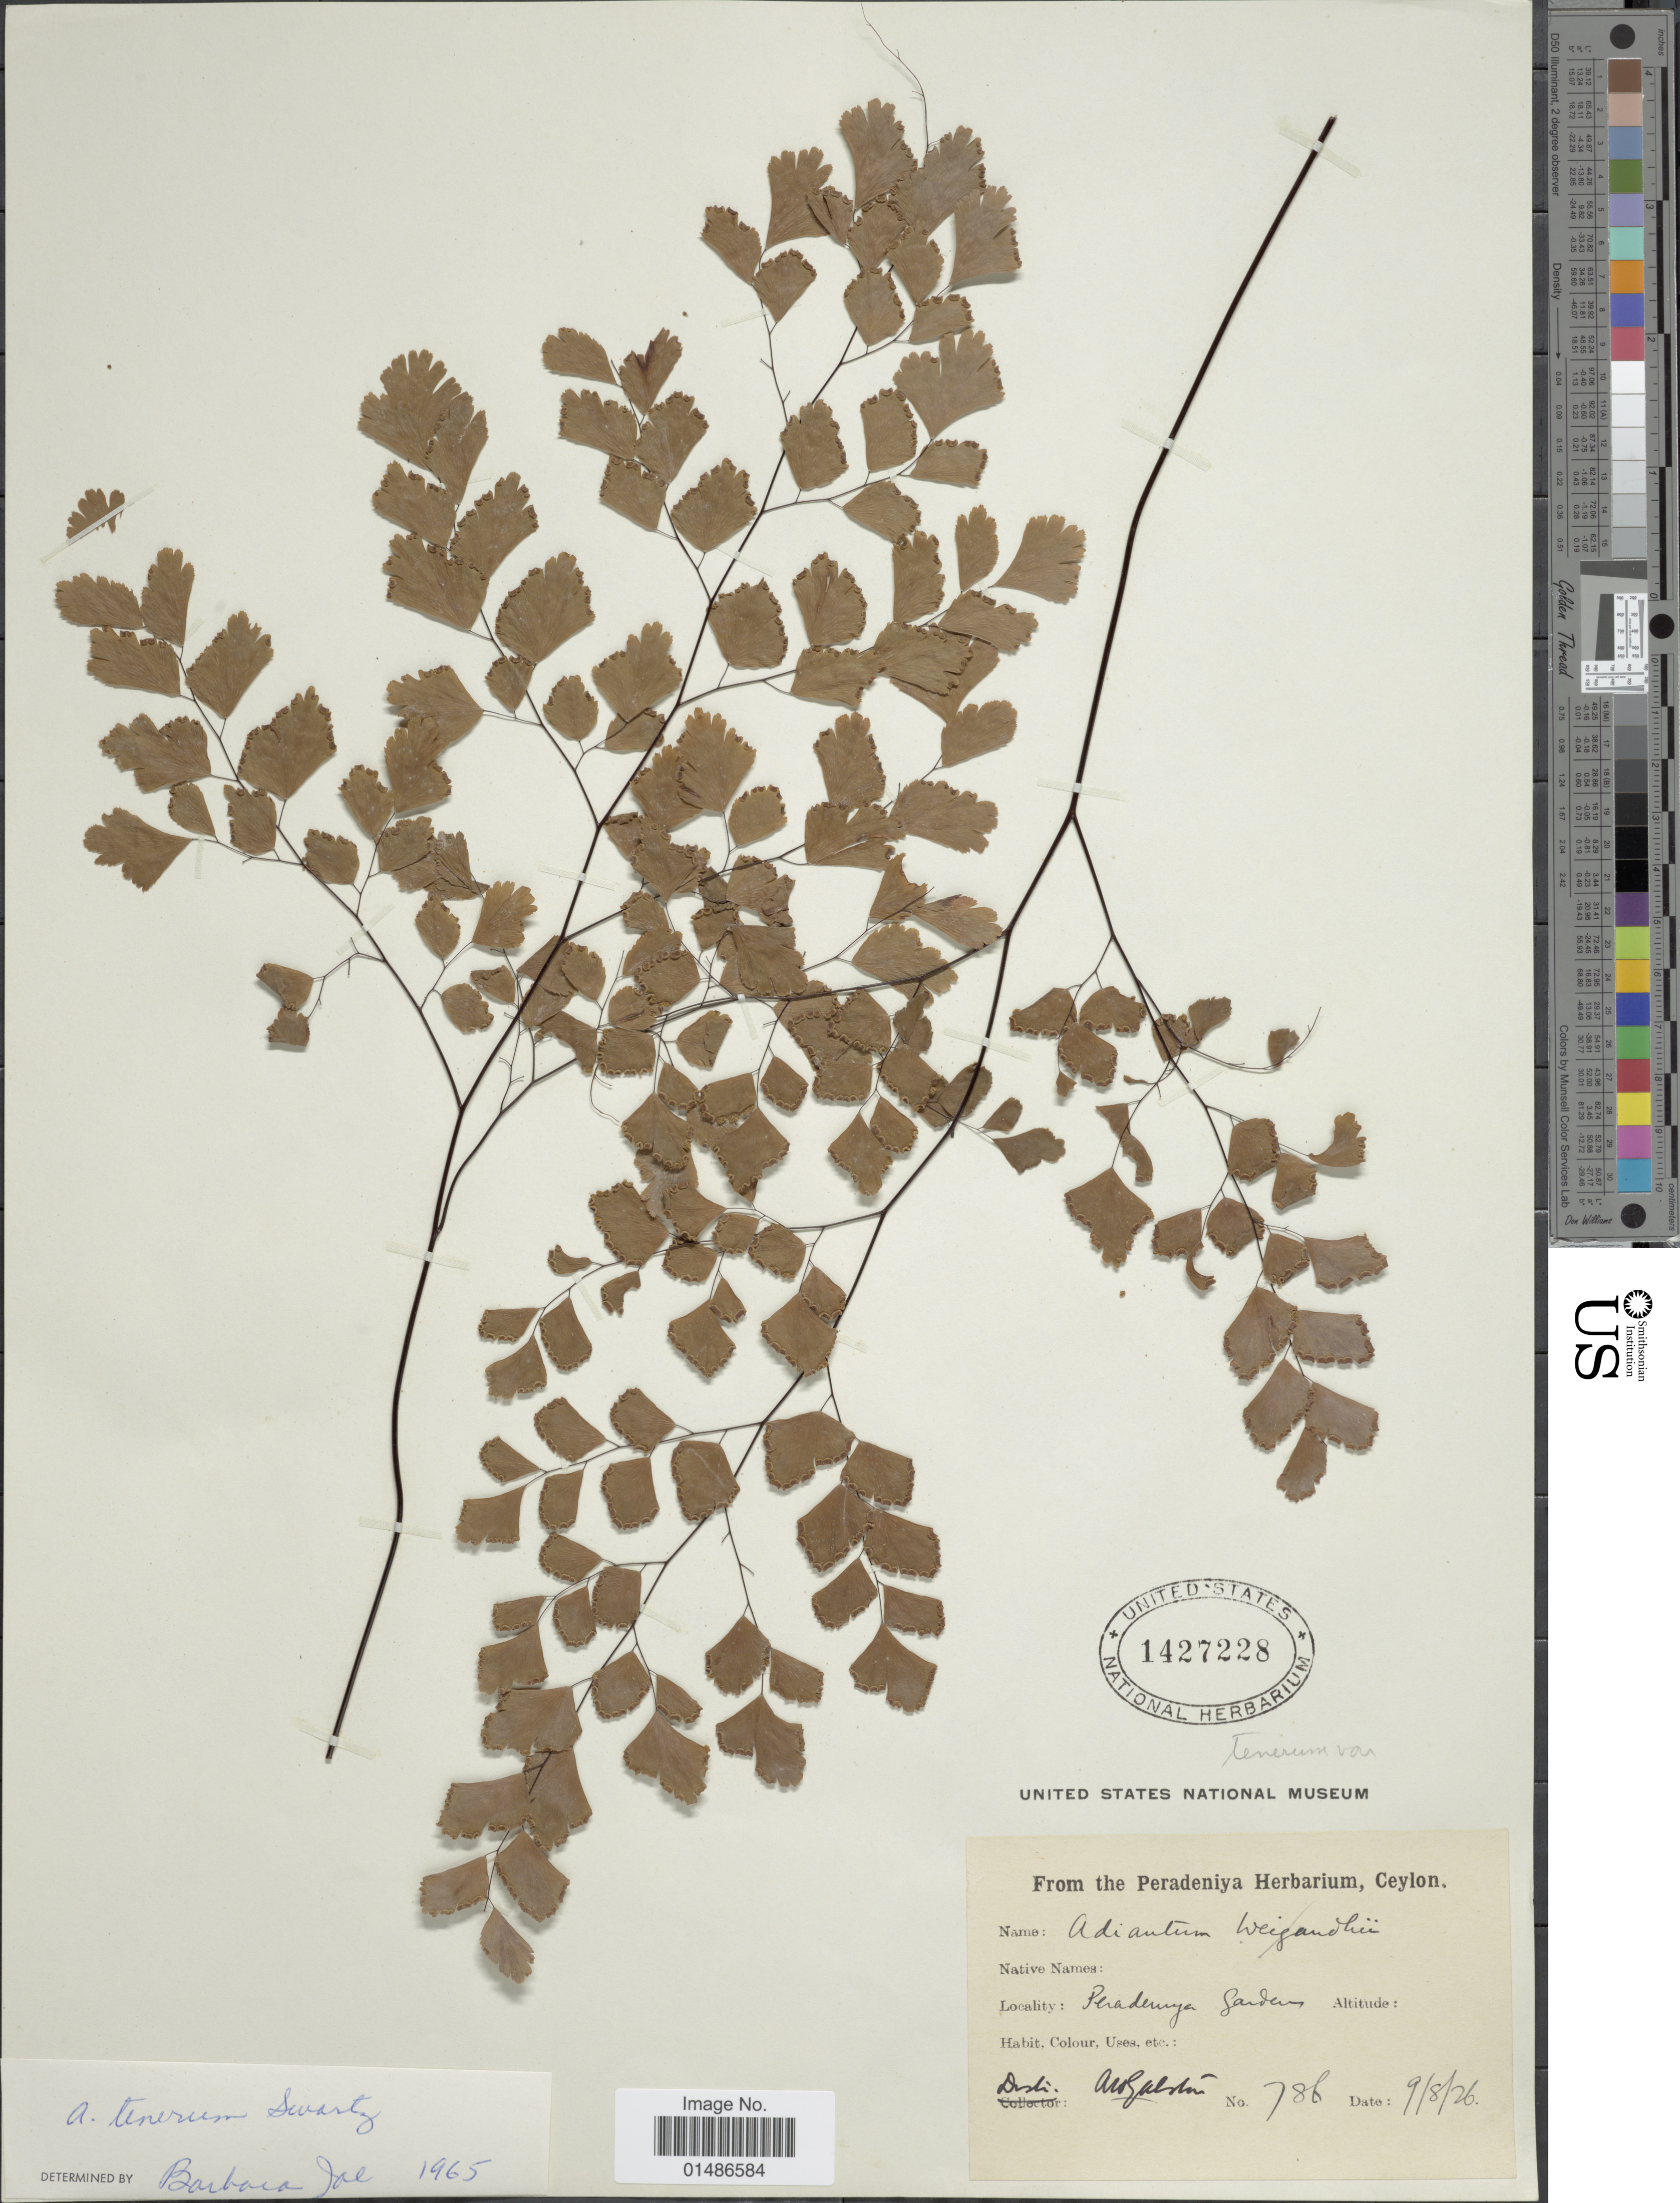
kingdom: Plantae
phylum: Tracheophyta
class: Polypodiopsida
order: Polypodiales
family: Pteridaceae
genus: Adiantum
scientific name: Adiantum tenerum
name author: Sw.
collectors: ex herb. Peradeniya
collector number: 786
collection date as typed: Transcribed d/m/y: 9/8/26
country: Sri Lanka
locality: Peradeniya Gardens. Distr. Arogalston. [interpreted]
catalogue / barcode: US 1427228